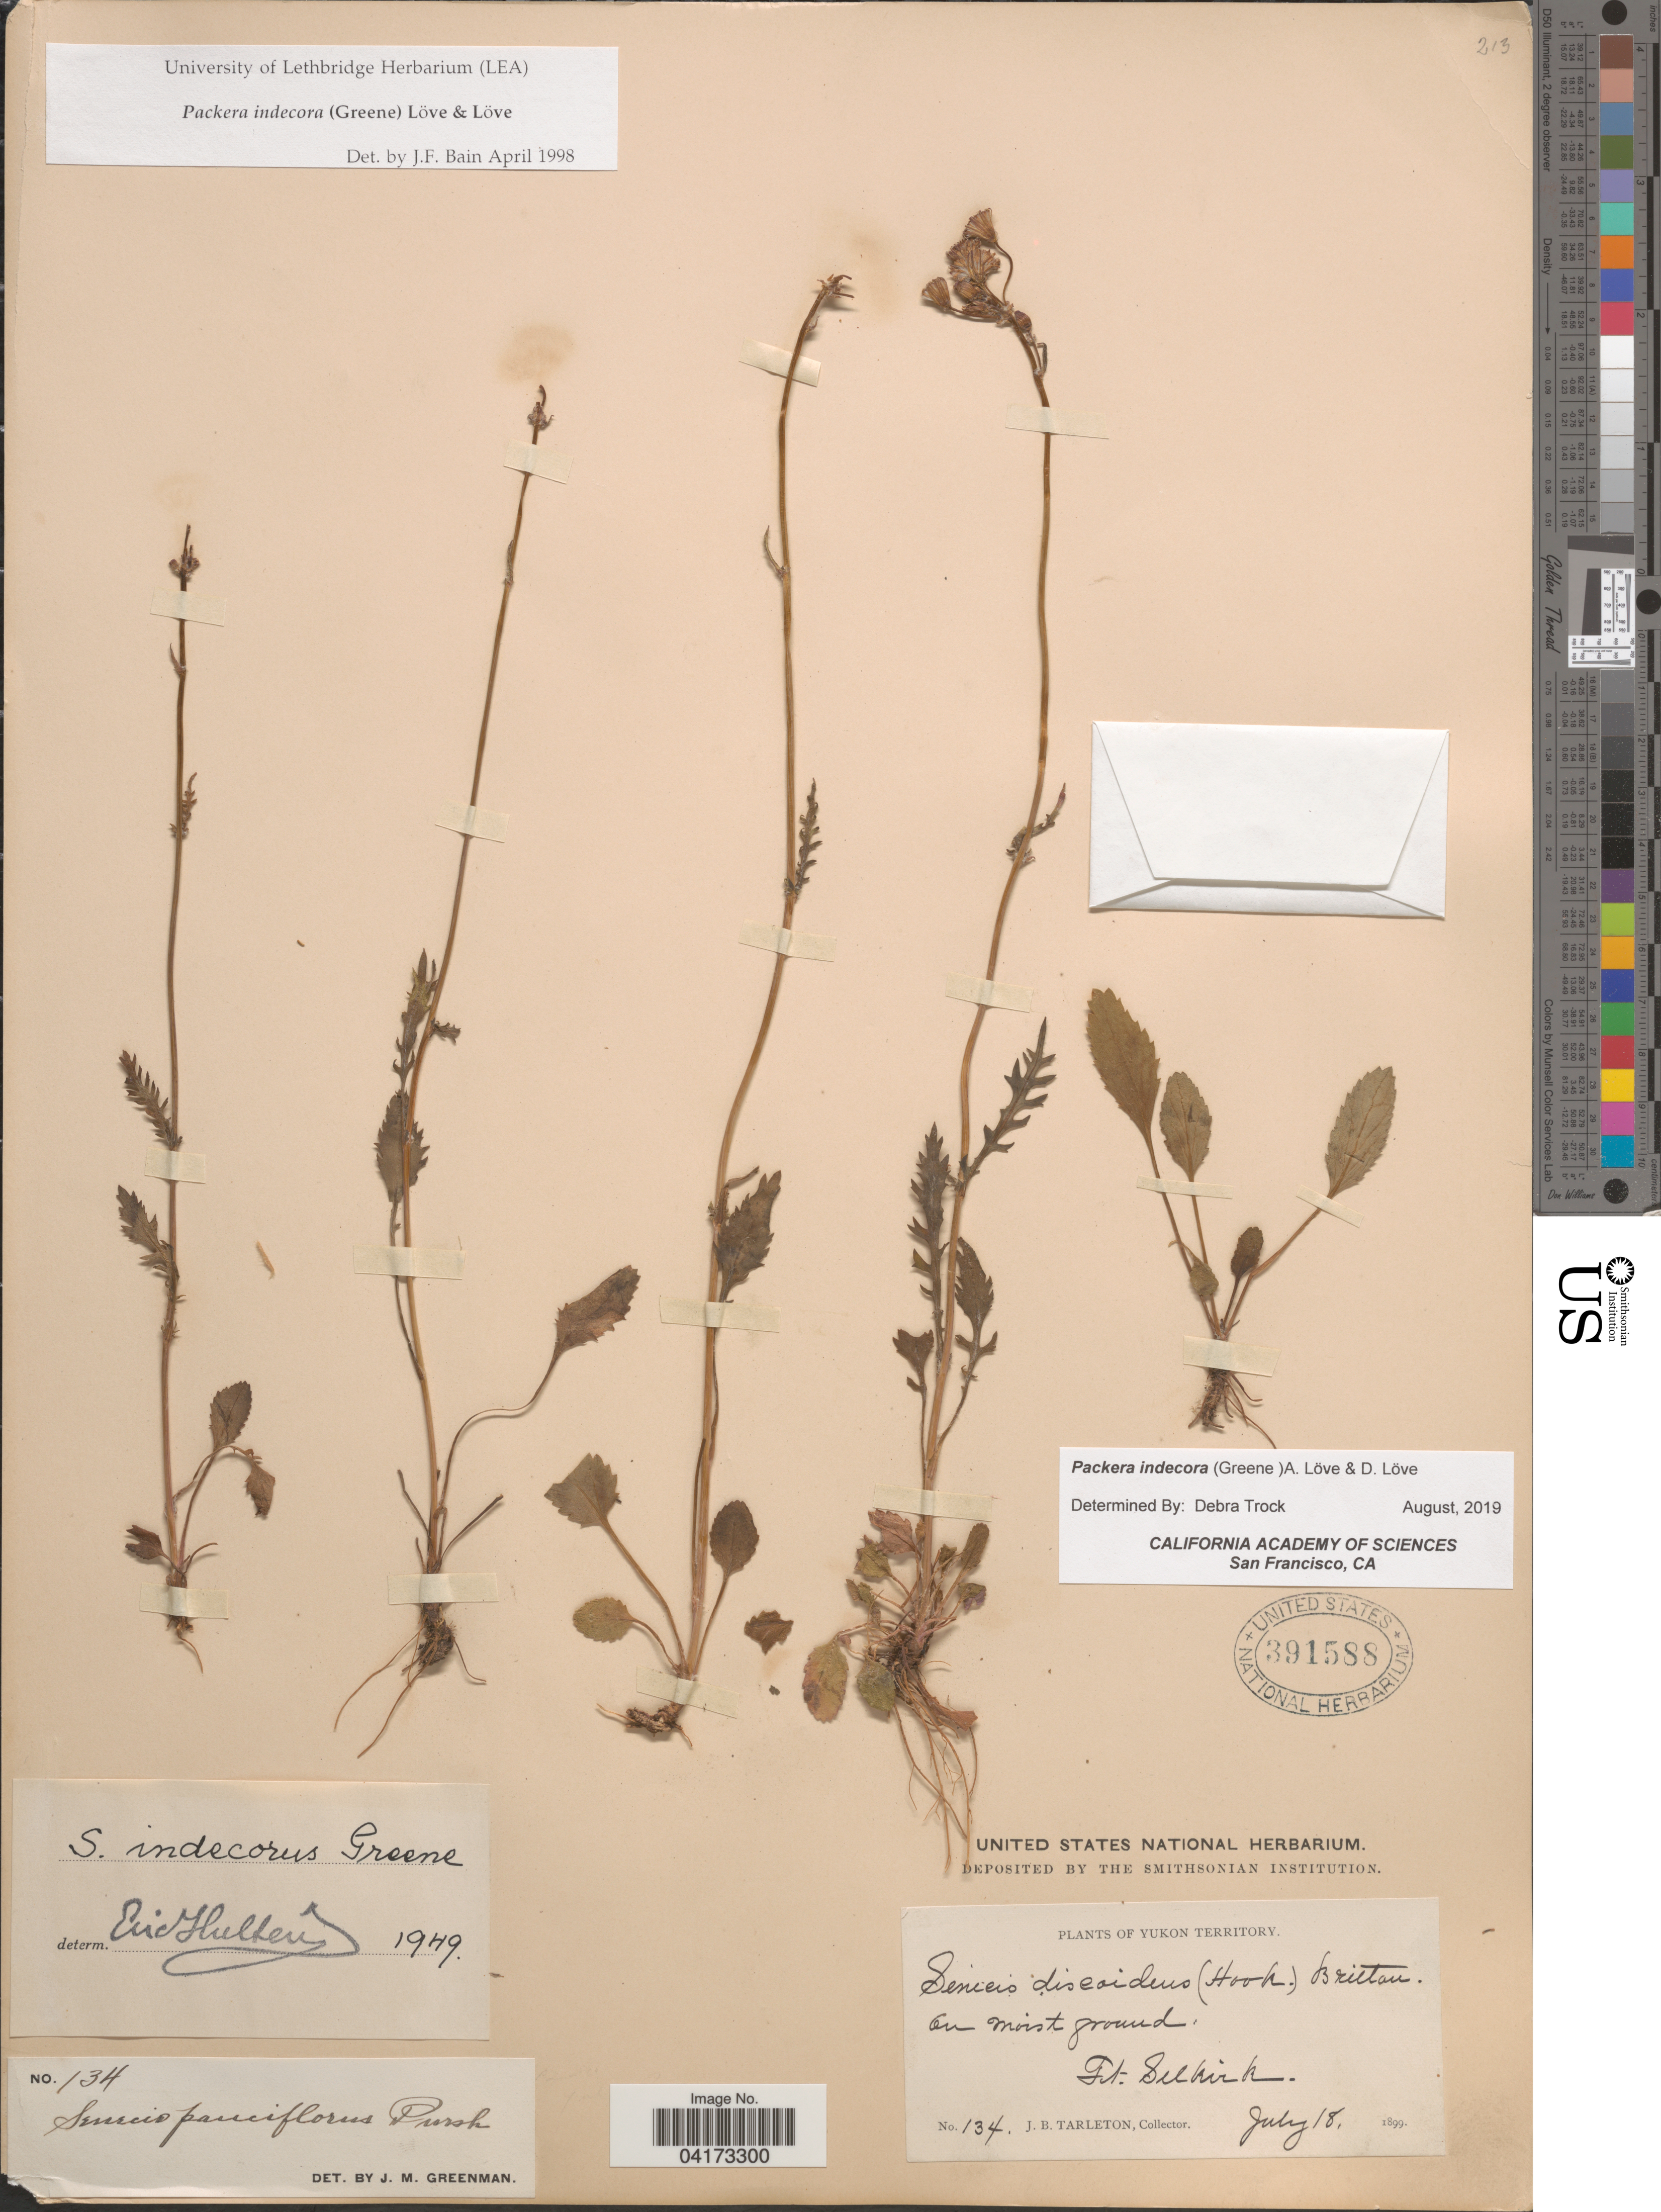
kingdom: Plantae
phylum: Tracheophyta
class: Magnoliopsida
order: Asterales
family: Asteraceae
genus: Packera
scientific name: Packera indecora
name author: (Greene) Á. Löve & D. Löve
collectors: J. Tarleton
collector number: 134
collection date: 1899-07-18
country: Canada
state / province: Yukon Territory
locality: Ft. Selkirk.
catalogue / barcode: US 391588